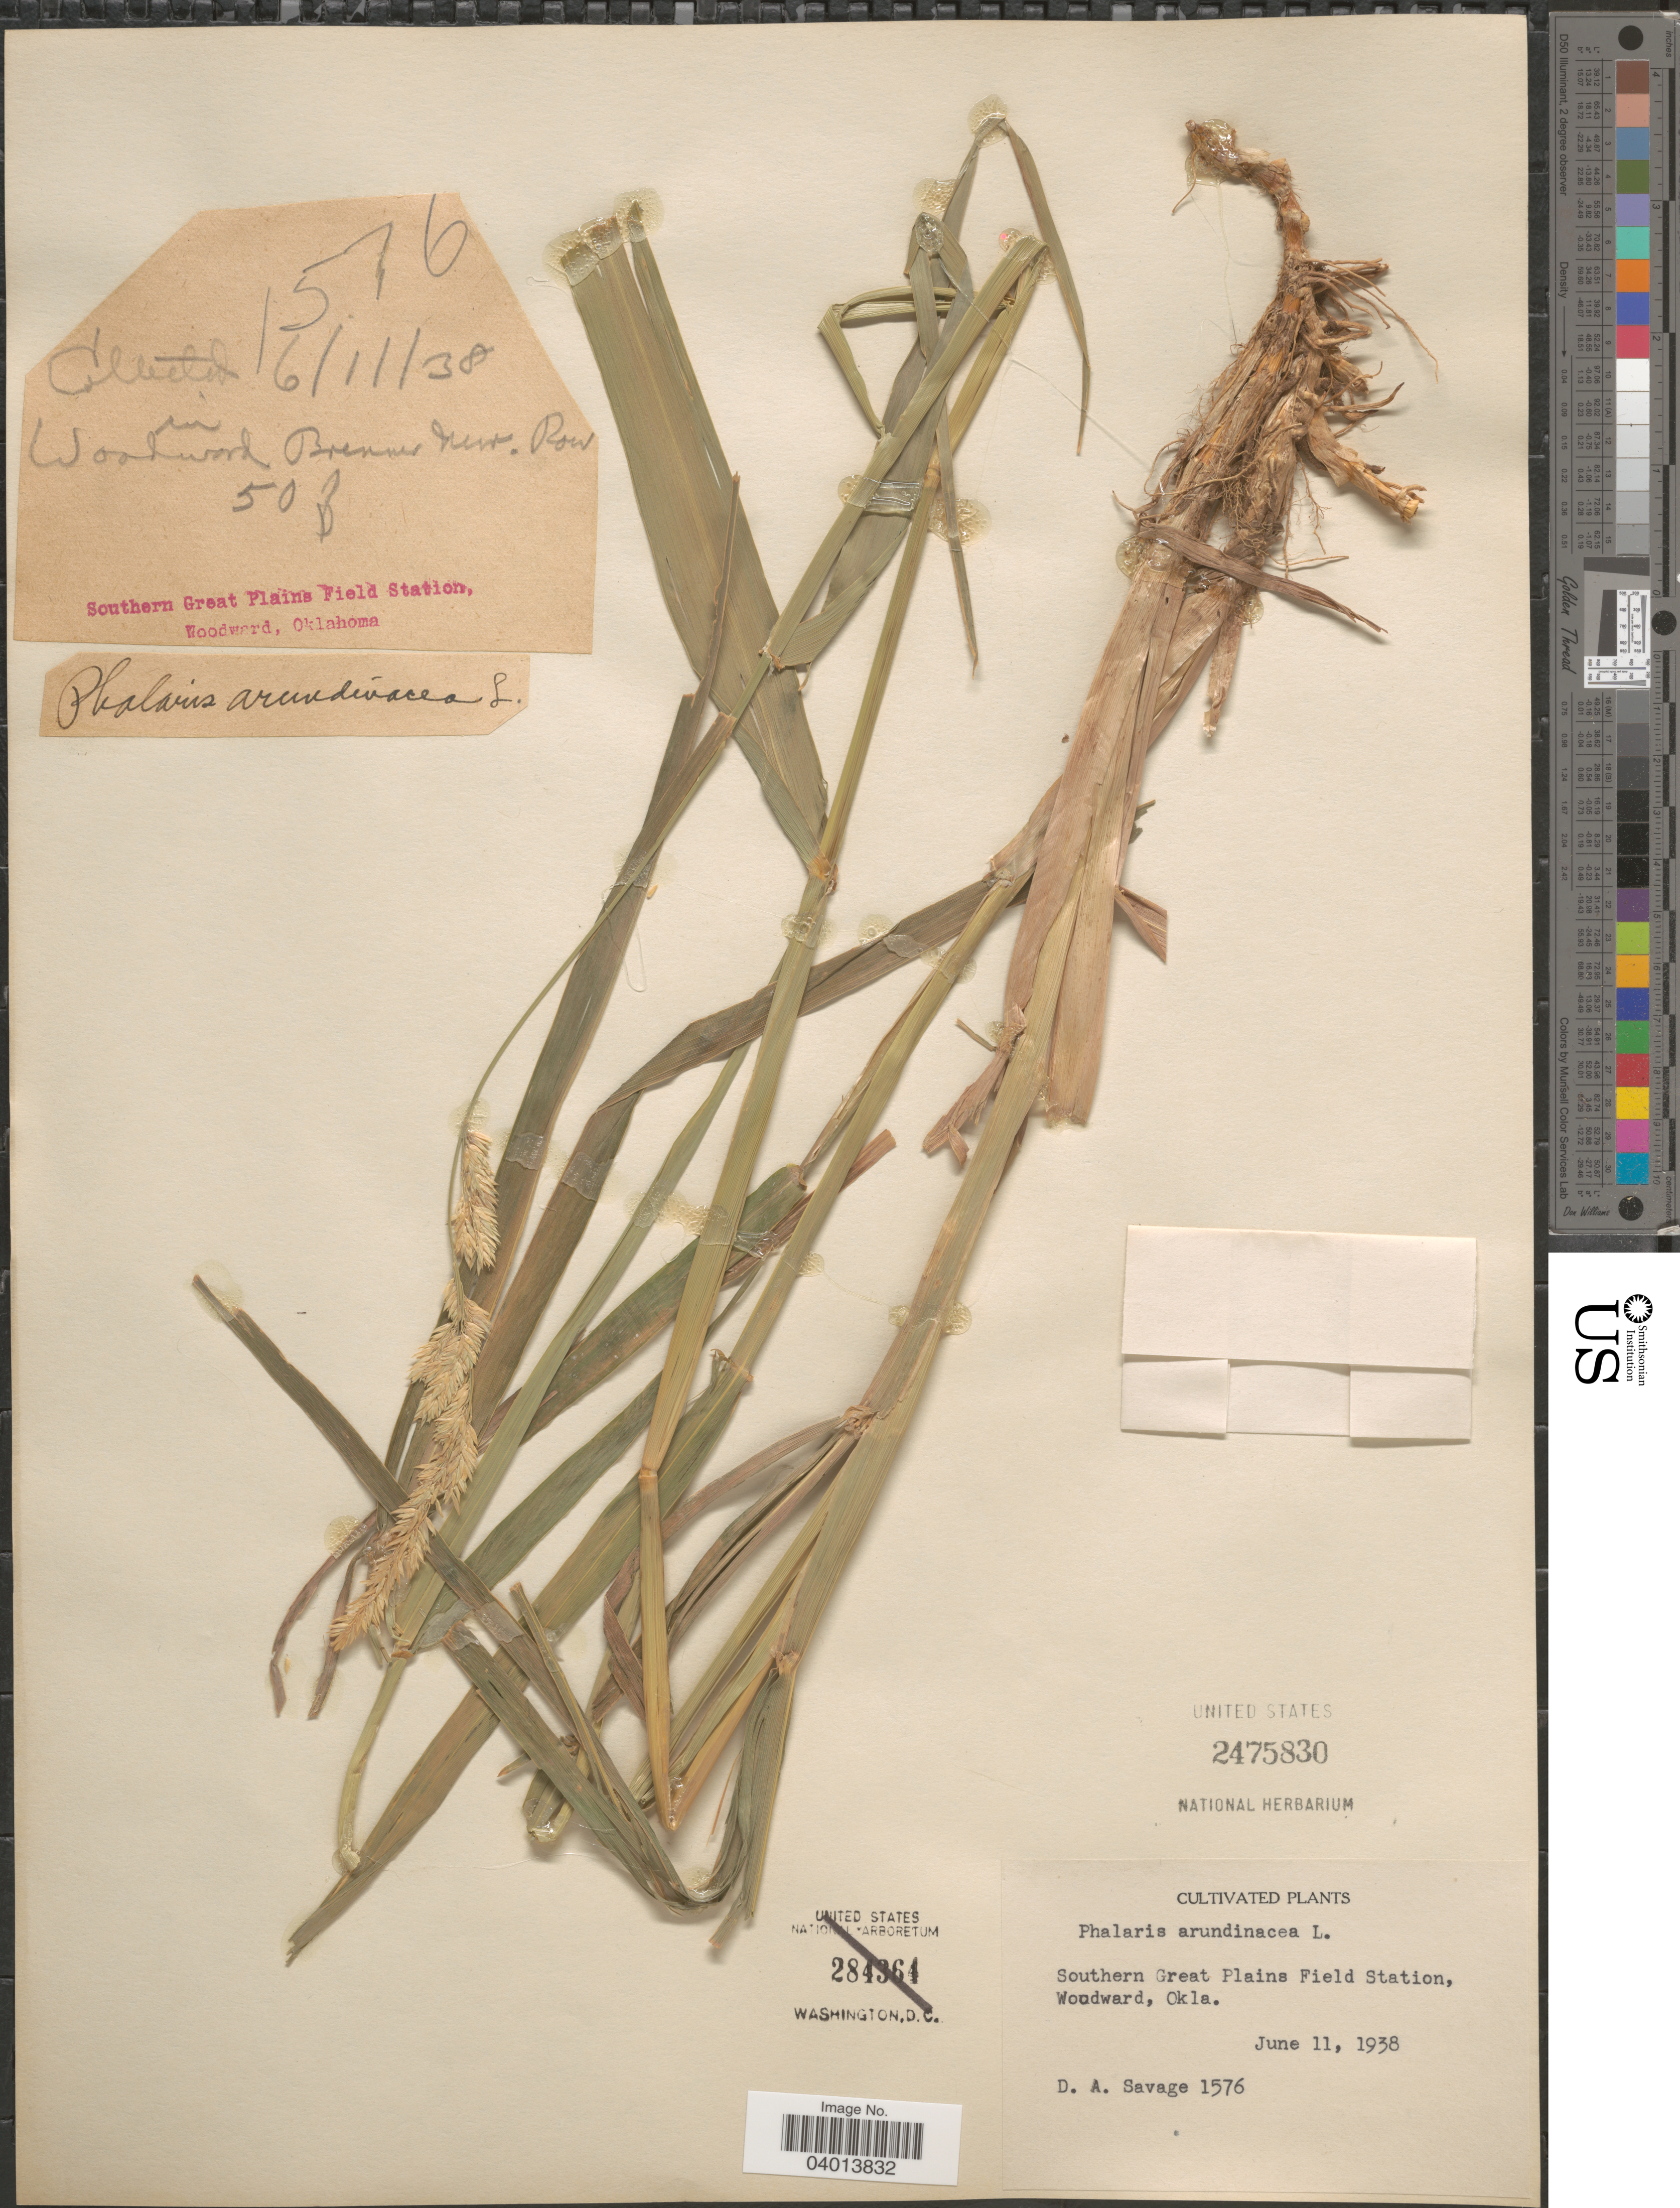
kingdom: Plantae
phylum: Tracheophyta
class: Liliopsida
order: Poales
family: Poaceae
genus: Phalaris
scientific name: Phalaris arundinacea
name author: L.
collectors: D. Savage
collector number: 1576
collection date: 1938-06-11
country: United States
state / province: Oklahoma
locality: Southern Great Plains Field Station, Woodward. Woodward Brenner New. Row.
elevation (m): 15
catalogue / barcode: US 2475830